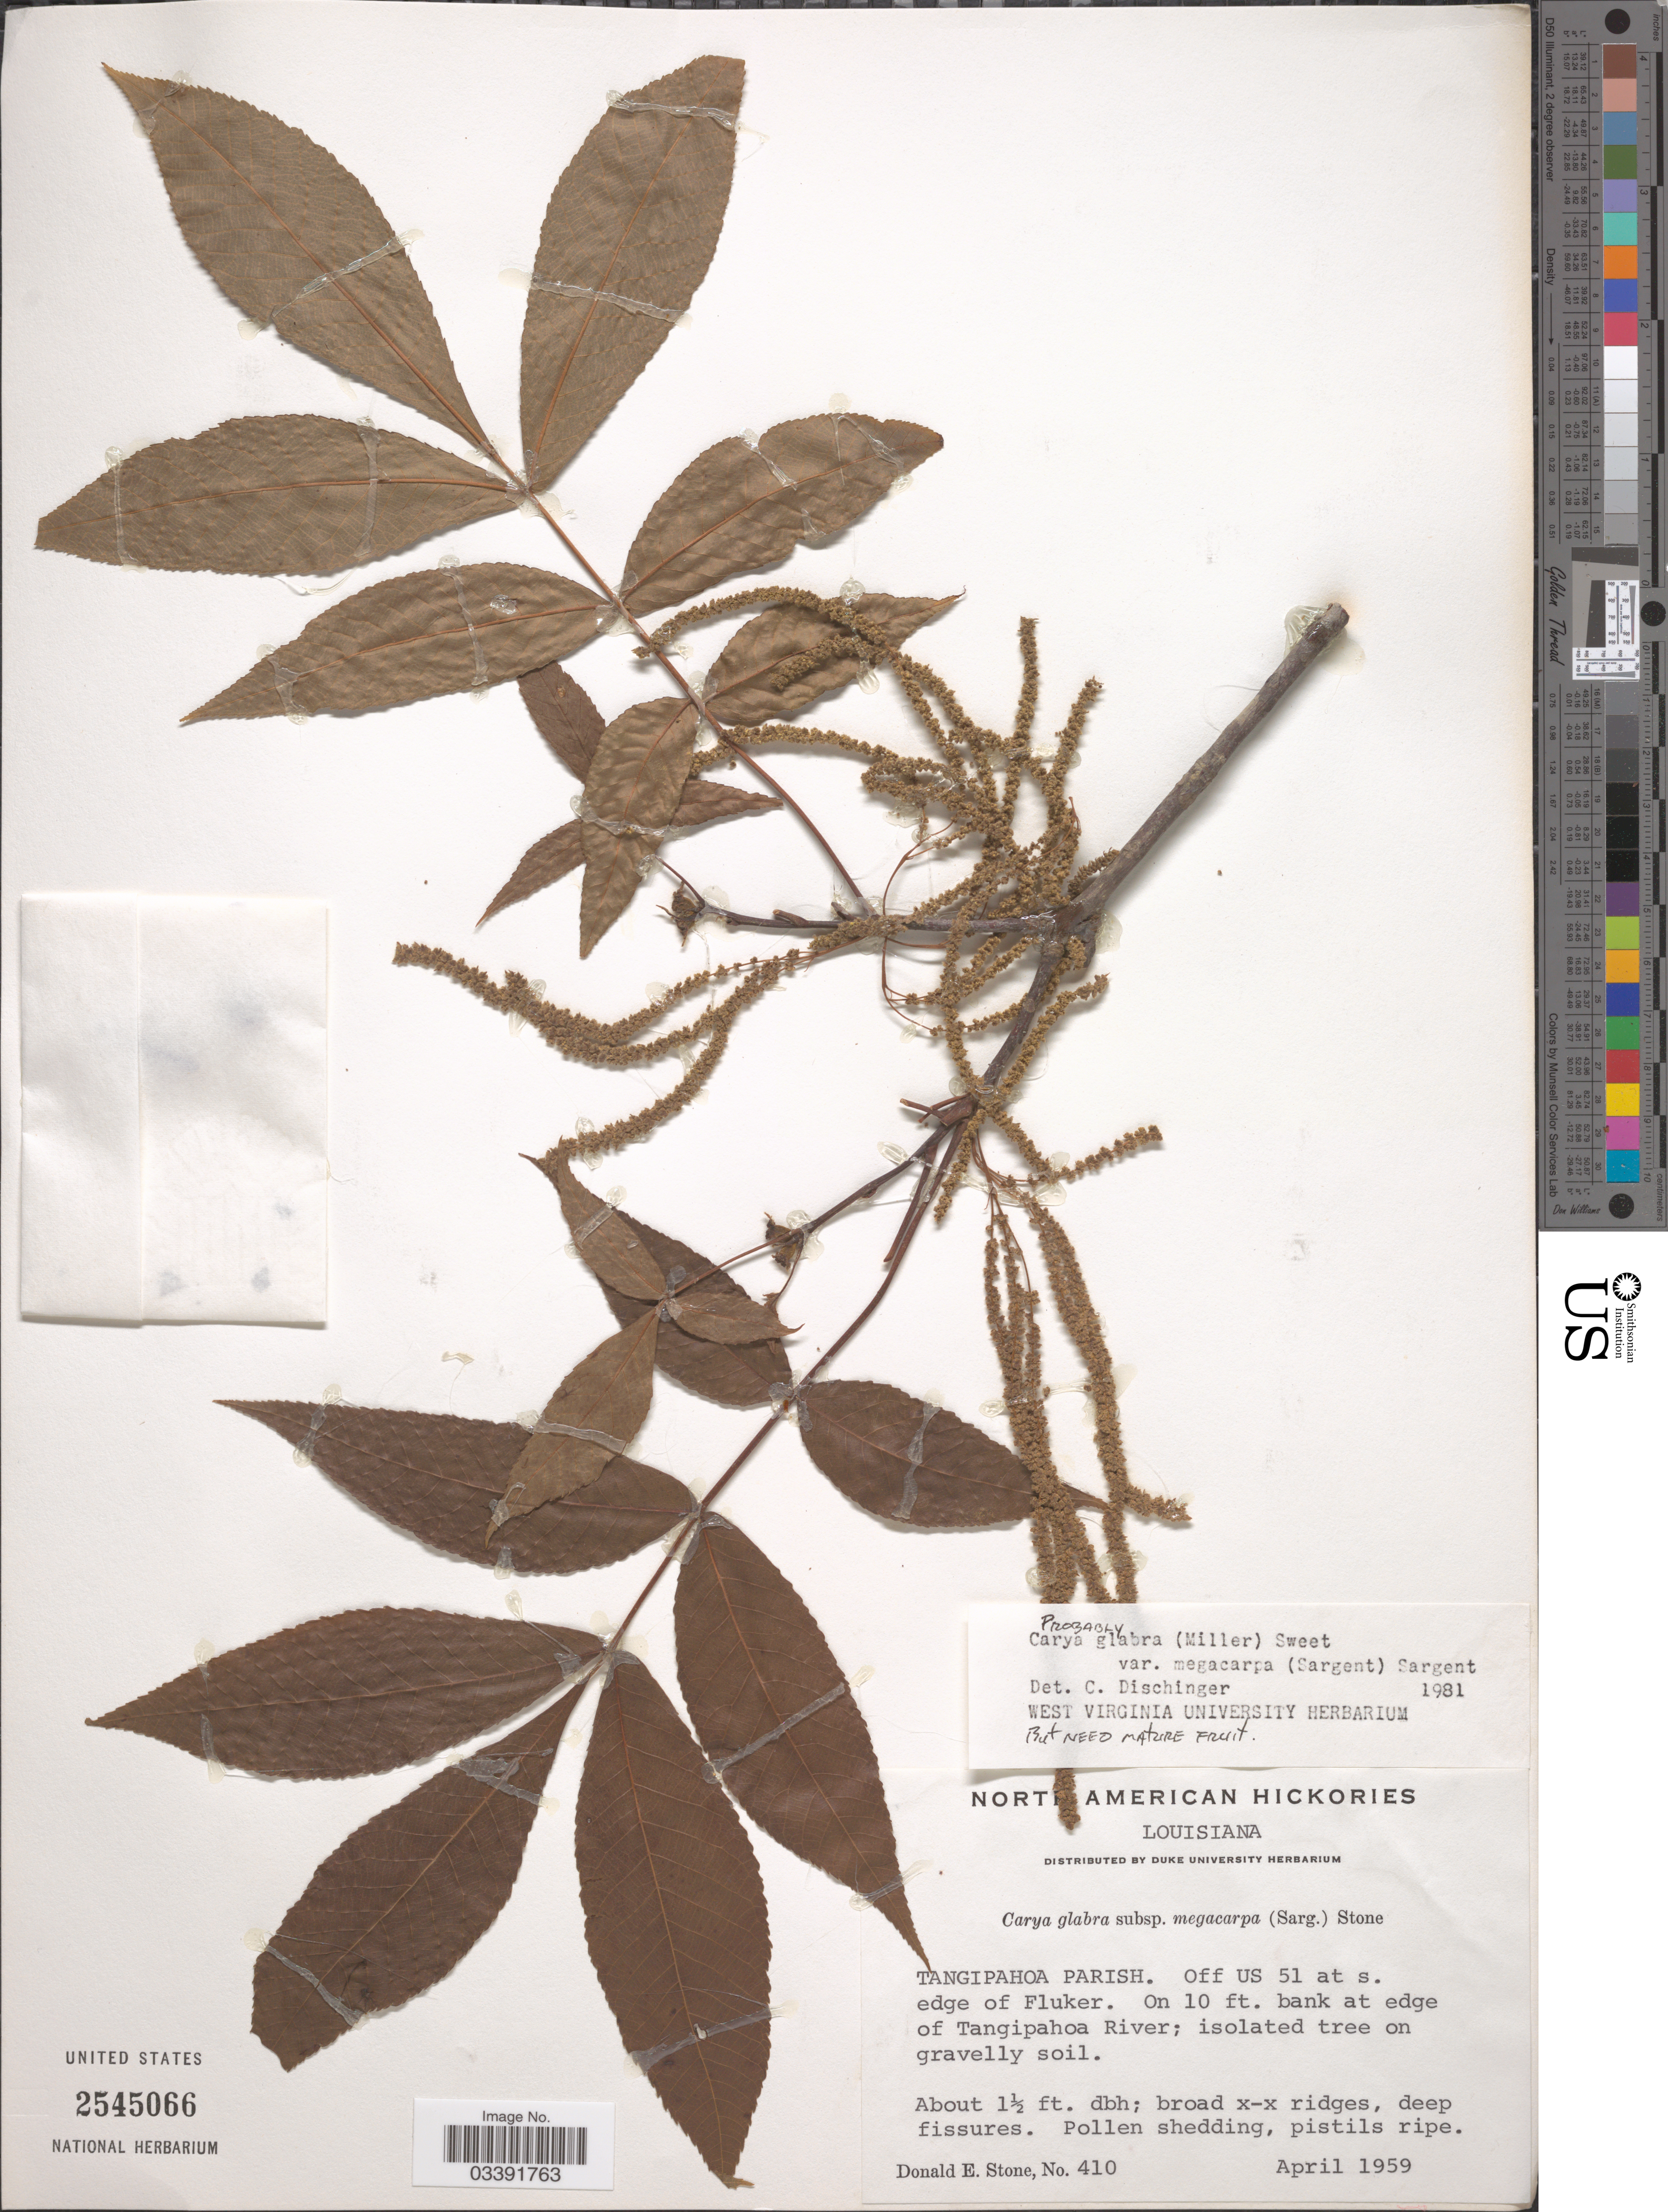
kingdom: Plantae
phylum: Tracheophyta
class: Magnoliopsida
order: Fagales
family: Juglandaceae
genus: Carya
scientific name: Carya glabra var. megacarpa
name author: (Sarg.) Sarg.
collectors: D. Stone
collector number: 410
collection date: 1959-04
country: United States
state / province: Louisiana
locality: Tangipahoa Parish. Off US 51 at s. edge of Fluker. On 10 ft. bank at edge of Tangipahoa River.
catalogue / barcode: US 2545066